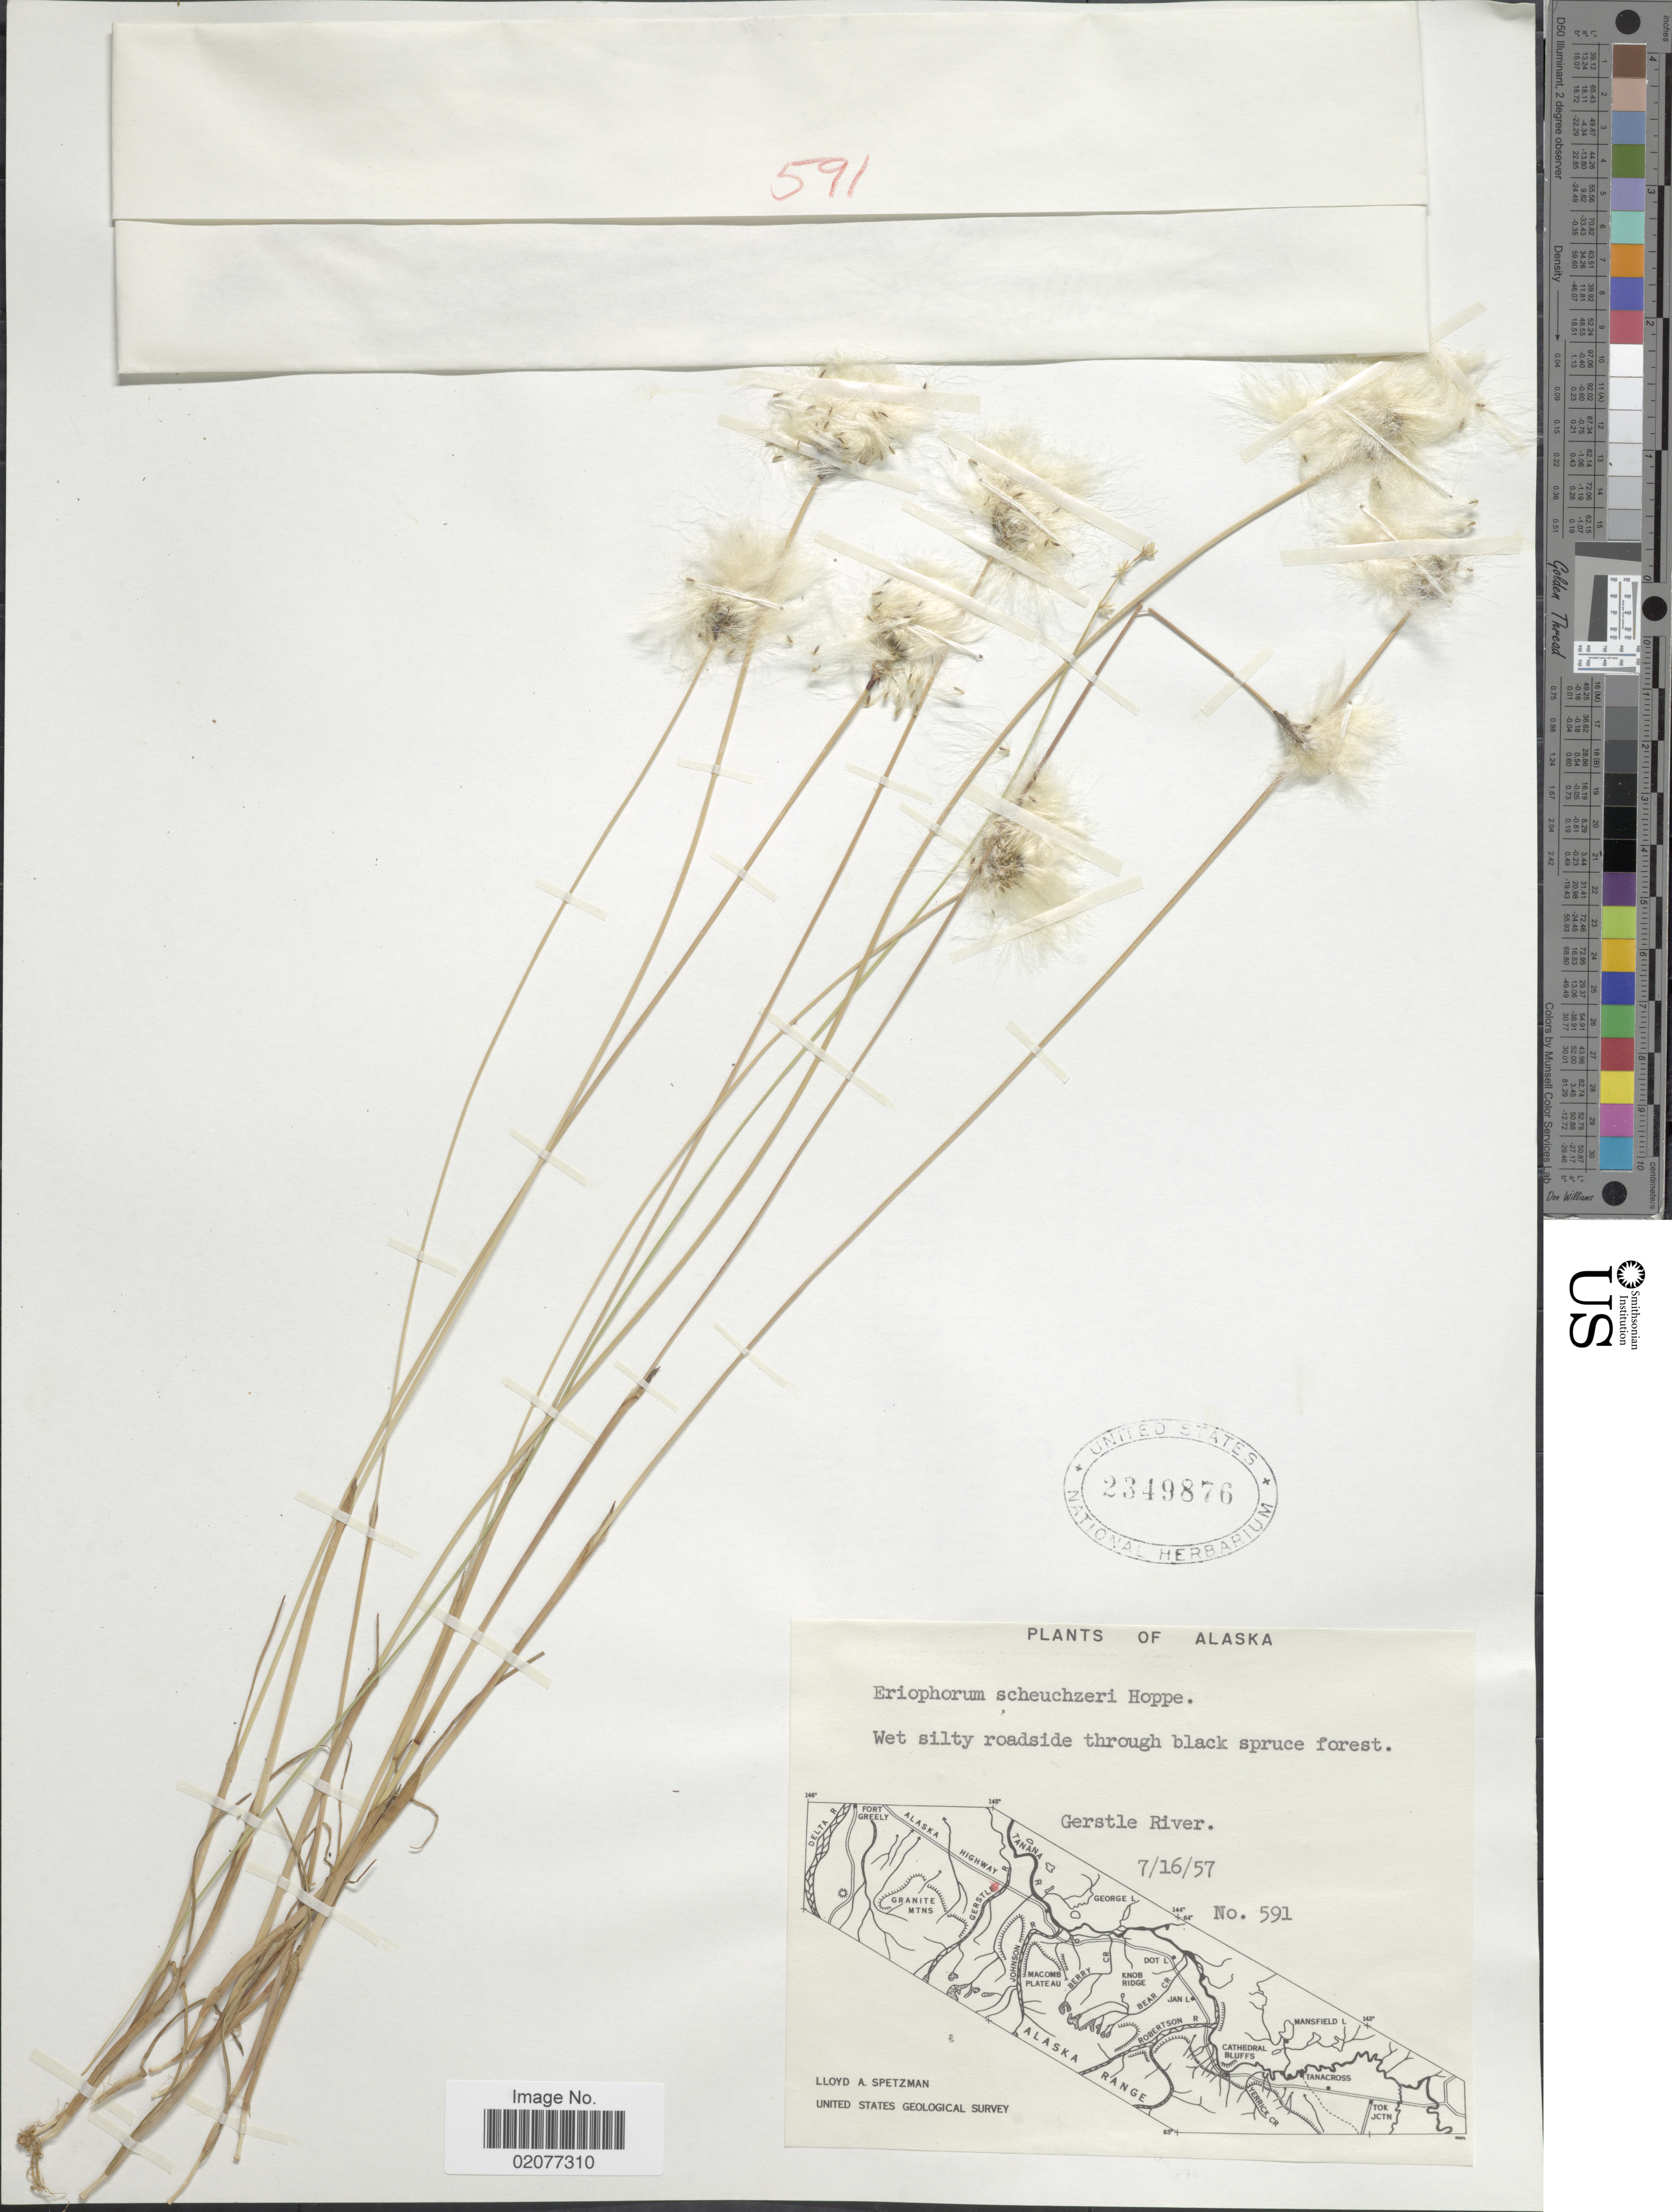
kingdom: Plantae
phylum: Tracheophyta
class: Liliopsida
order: Poales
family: Cyperaceae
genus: Eriophorum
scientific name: Eriophorum scheuchzeri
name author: Hoppe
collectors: L. Spetzman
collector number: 591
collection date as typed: Transcribed d/m/y: 16/7/57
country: United States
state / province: Alaska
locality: Alaska. Wet silty roadside through black spruce forest.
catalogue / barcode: US 2349876